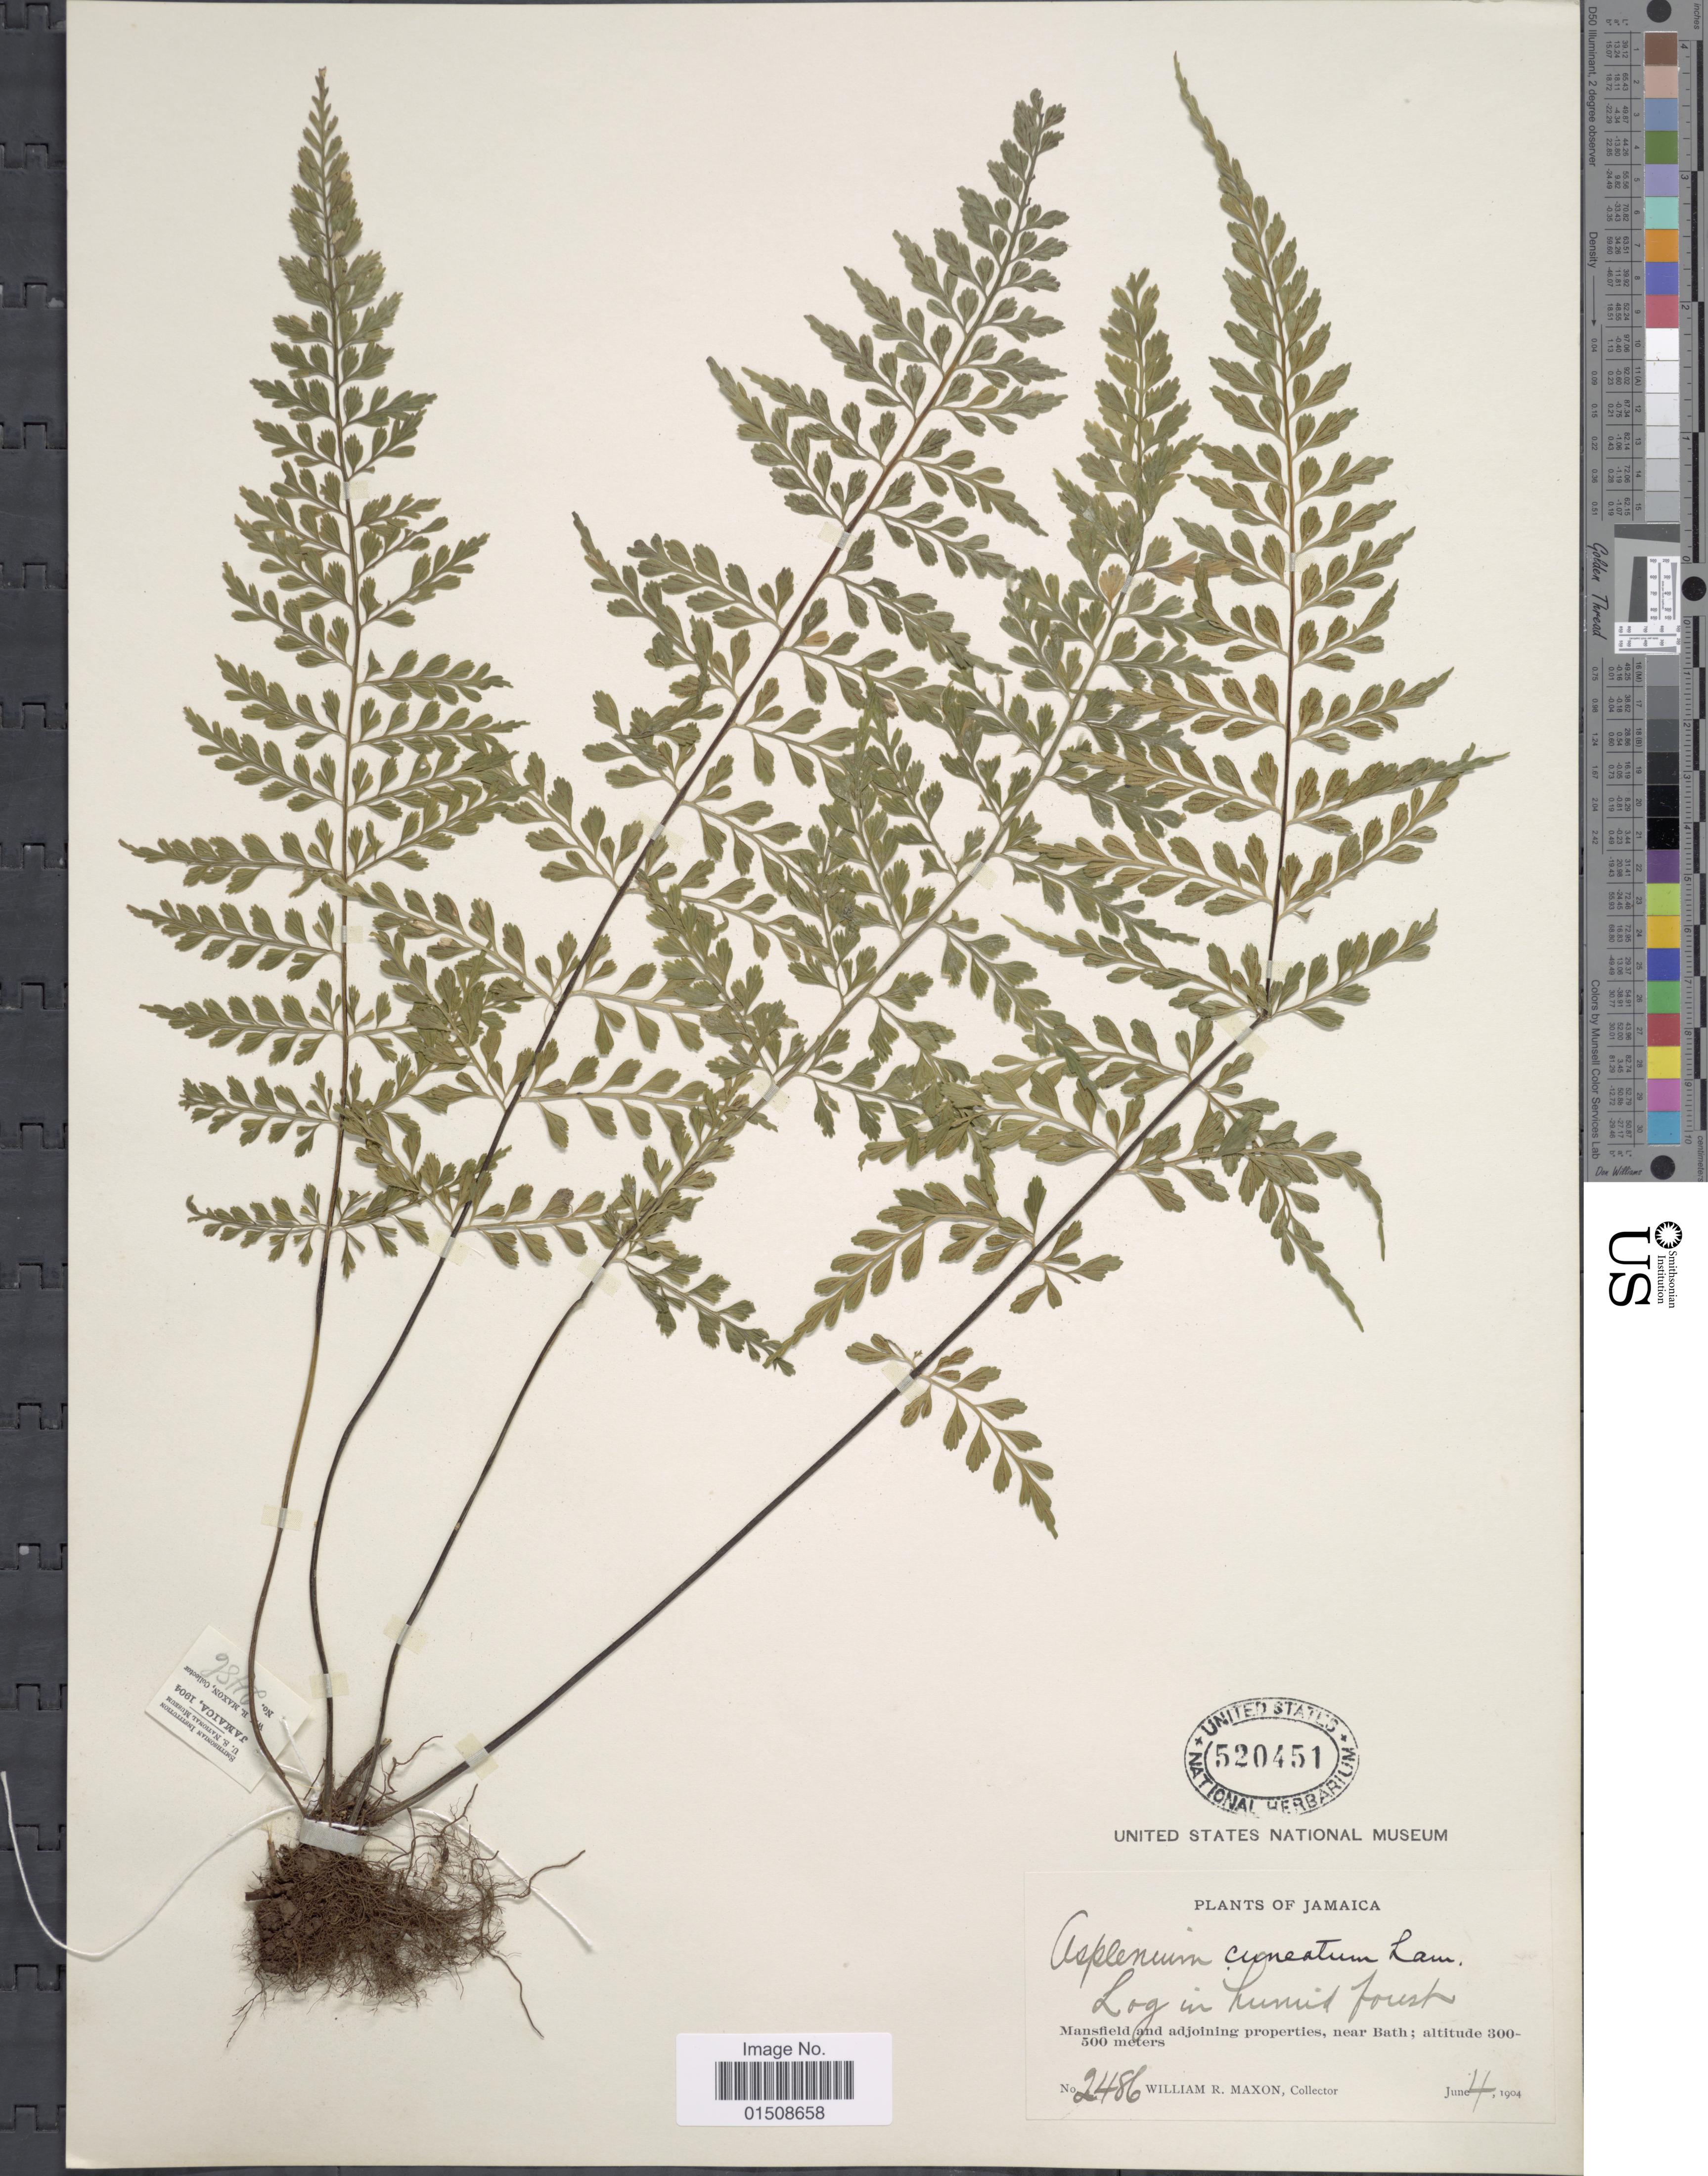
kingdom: Plantae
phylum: Tracheophyta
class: Polypodiopsida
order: Polypodiales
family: Aspleniaceae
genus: Asplenium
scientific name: Asplenium cuneatum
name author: Lam.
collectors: W. R. Maxon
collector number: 2486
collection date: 1904-06-04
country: Jamaica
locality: Mansfield and adjoining properties, near Bath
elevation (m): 300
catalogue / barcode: US 520451